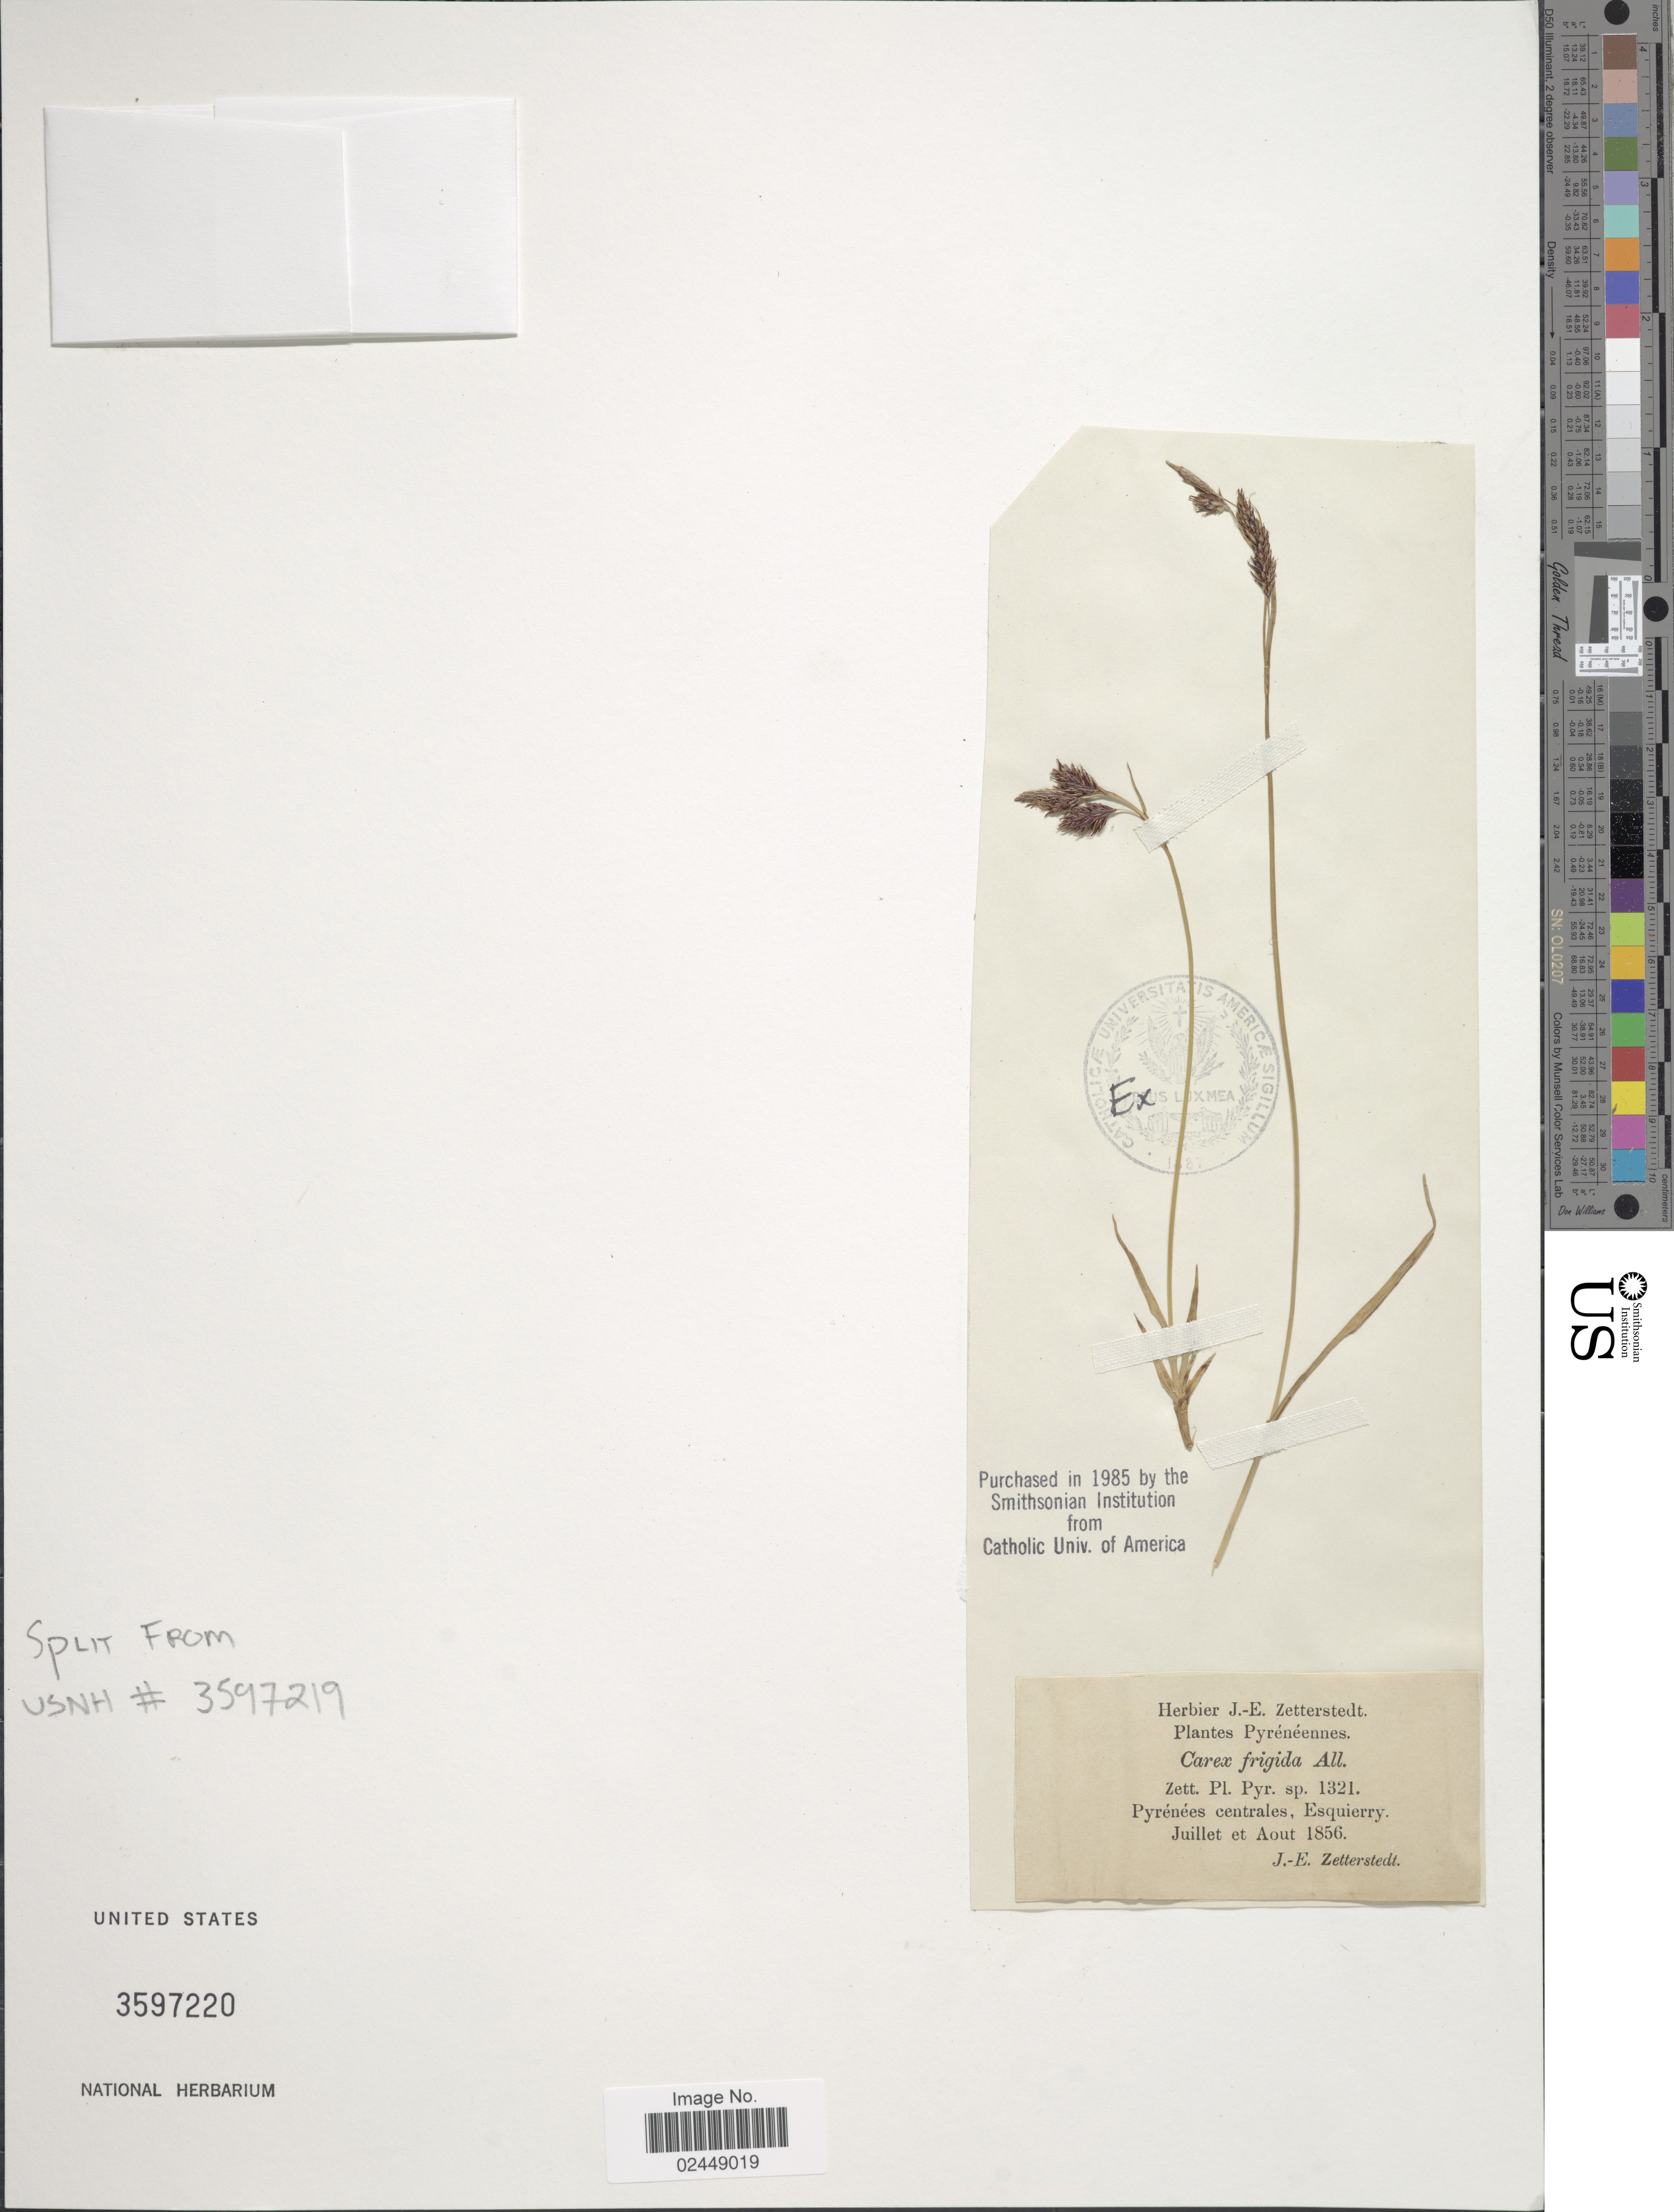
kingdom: Plantae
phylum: Tracheophyta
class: Liliopsida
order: Poales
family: Cyperaceae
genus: Carex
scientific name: Carex frigida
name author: All.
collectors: J.E. Zetterstedt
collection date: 1856-07/1856-08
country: France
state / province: Occitanie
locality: Pyreneennes, Pyrenees centrales, Esquierry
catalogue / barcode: US 3597220